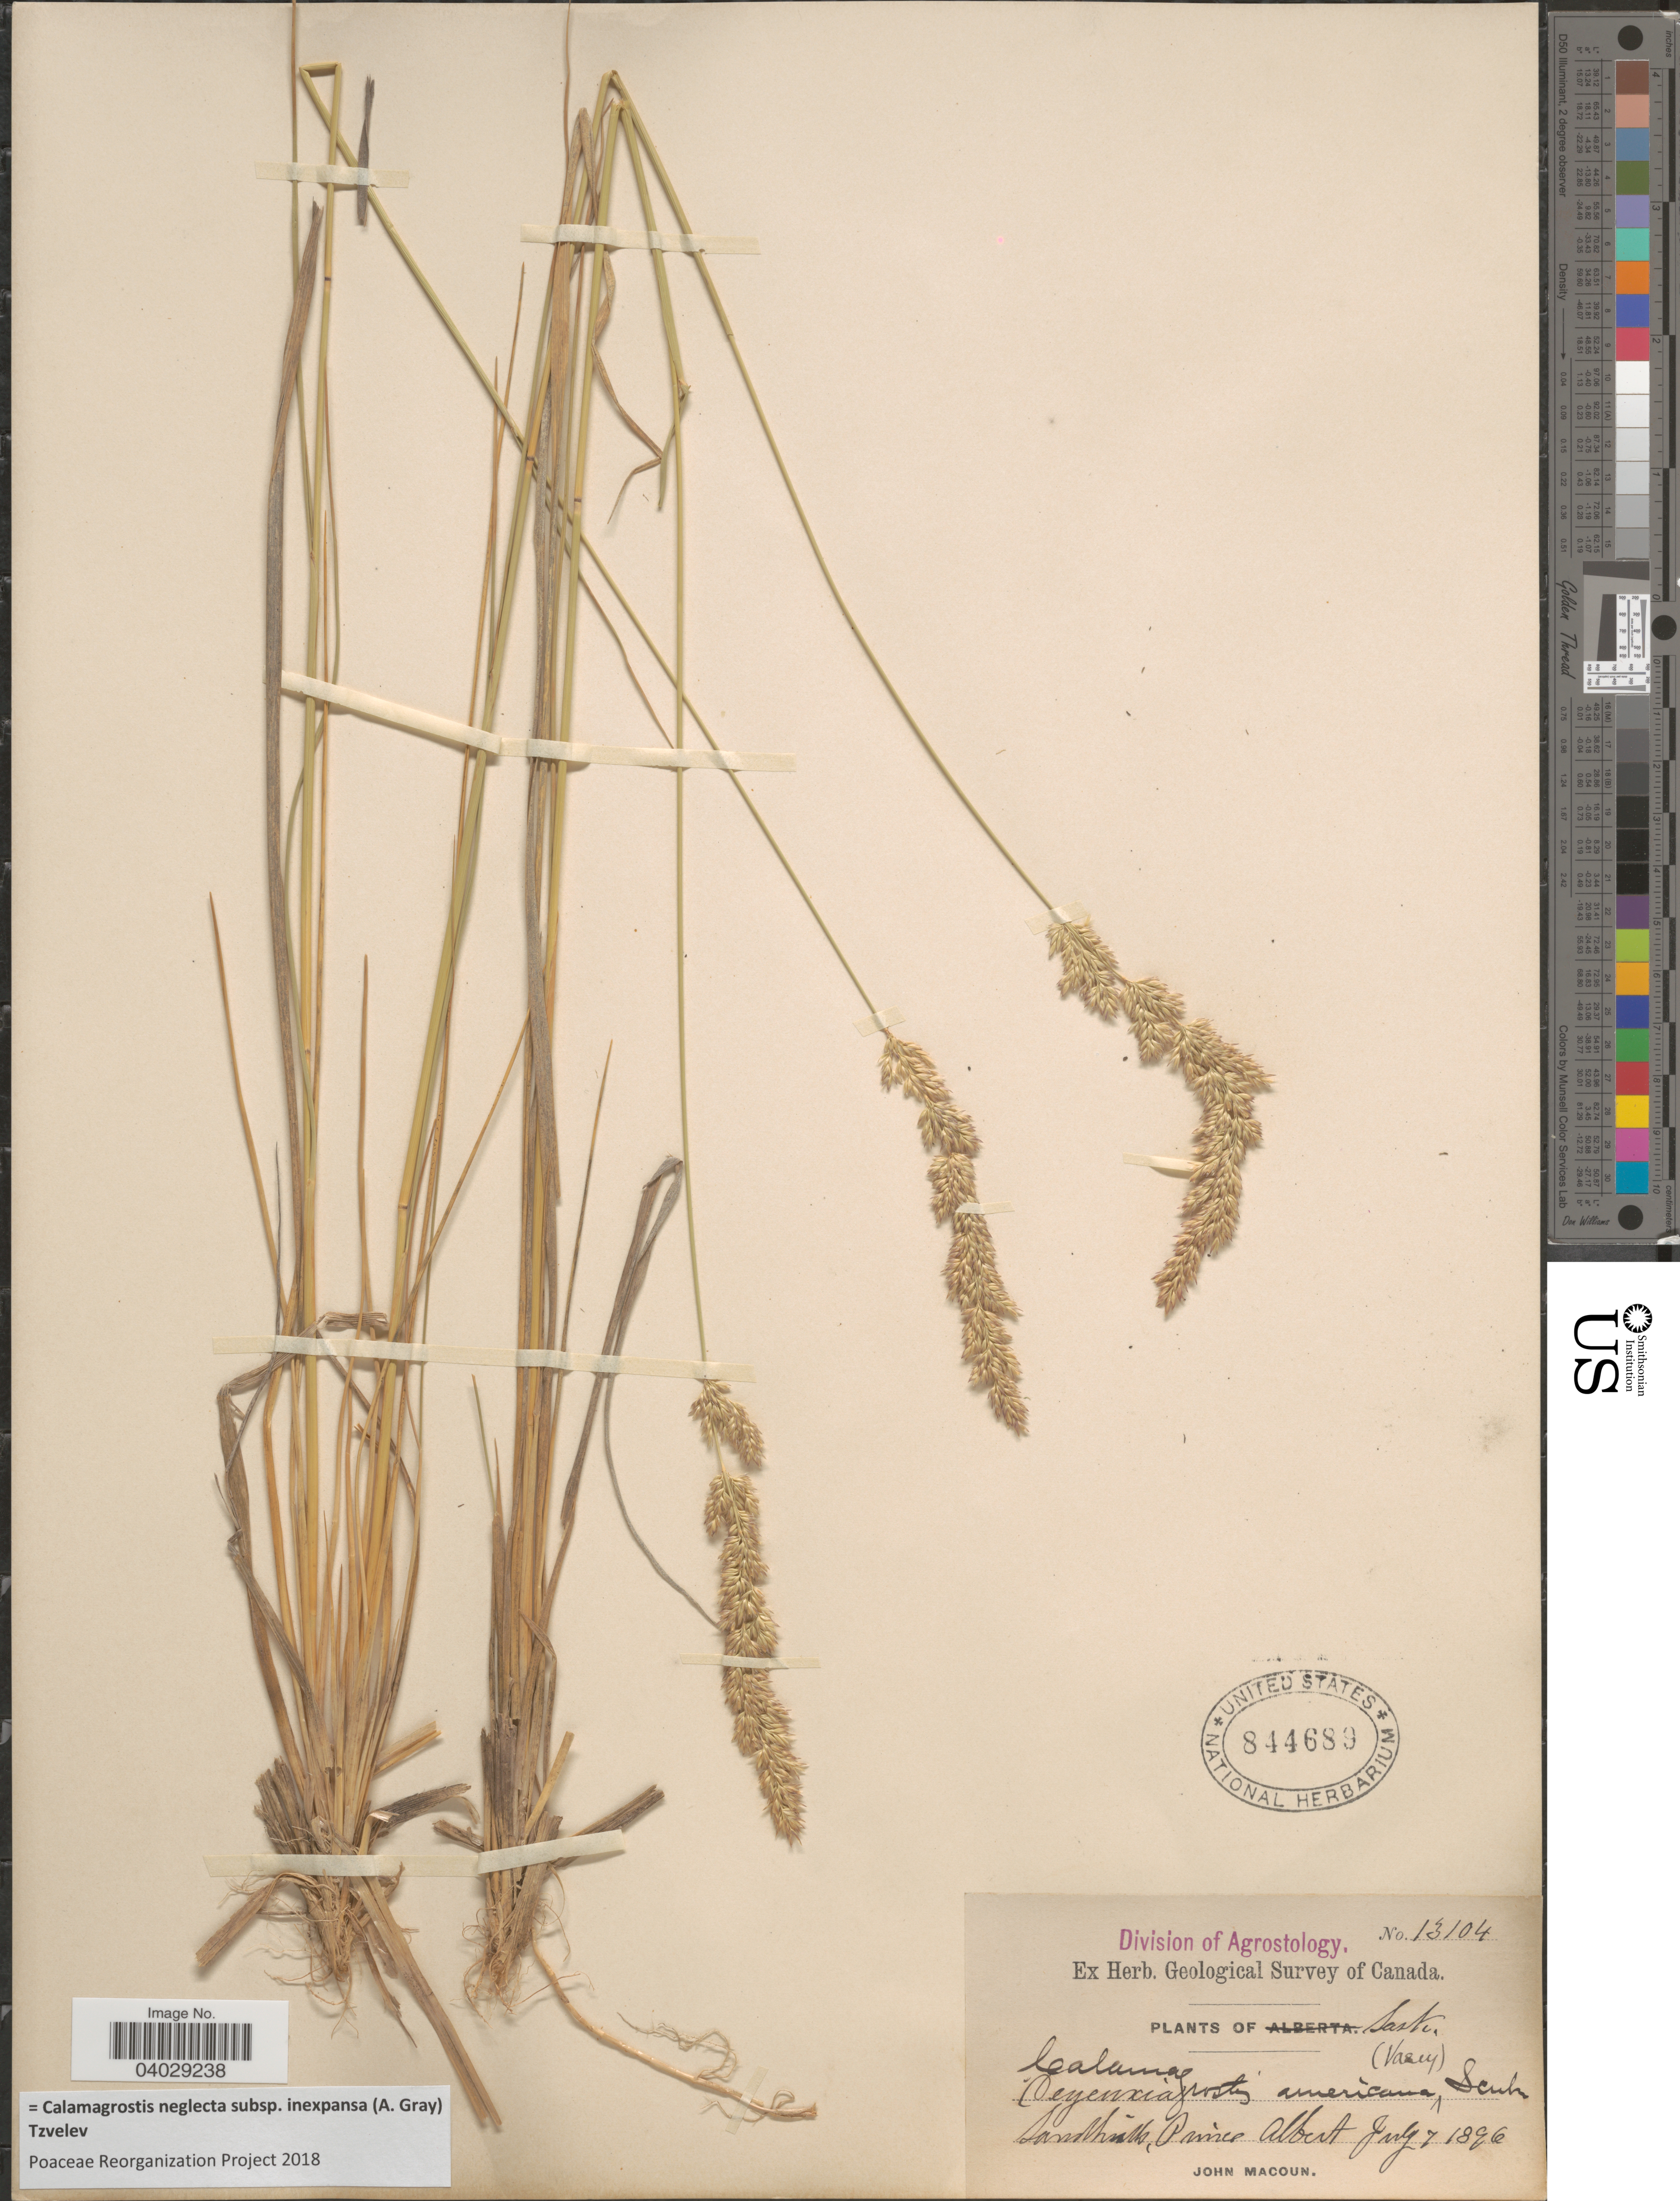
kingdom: Plantae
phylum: Tracheophyta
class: Liliopsida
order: Poales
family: Poaceae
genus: Calamagrostis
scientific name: Calamagrostis neglecta subsp. inexpansa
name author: (A. Gray) Tzvelev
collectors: J. Macoun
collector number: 13104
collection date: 1896-07-07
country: Canada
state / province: Saskatchewan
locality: Sandhills, Prince Albert.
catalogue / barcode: US 844689